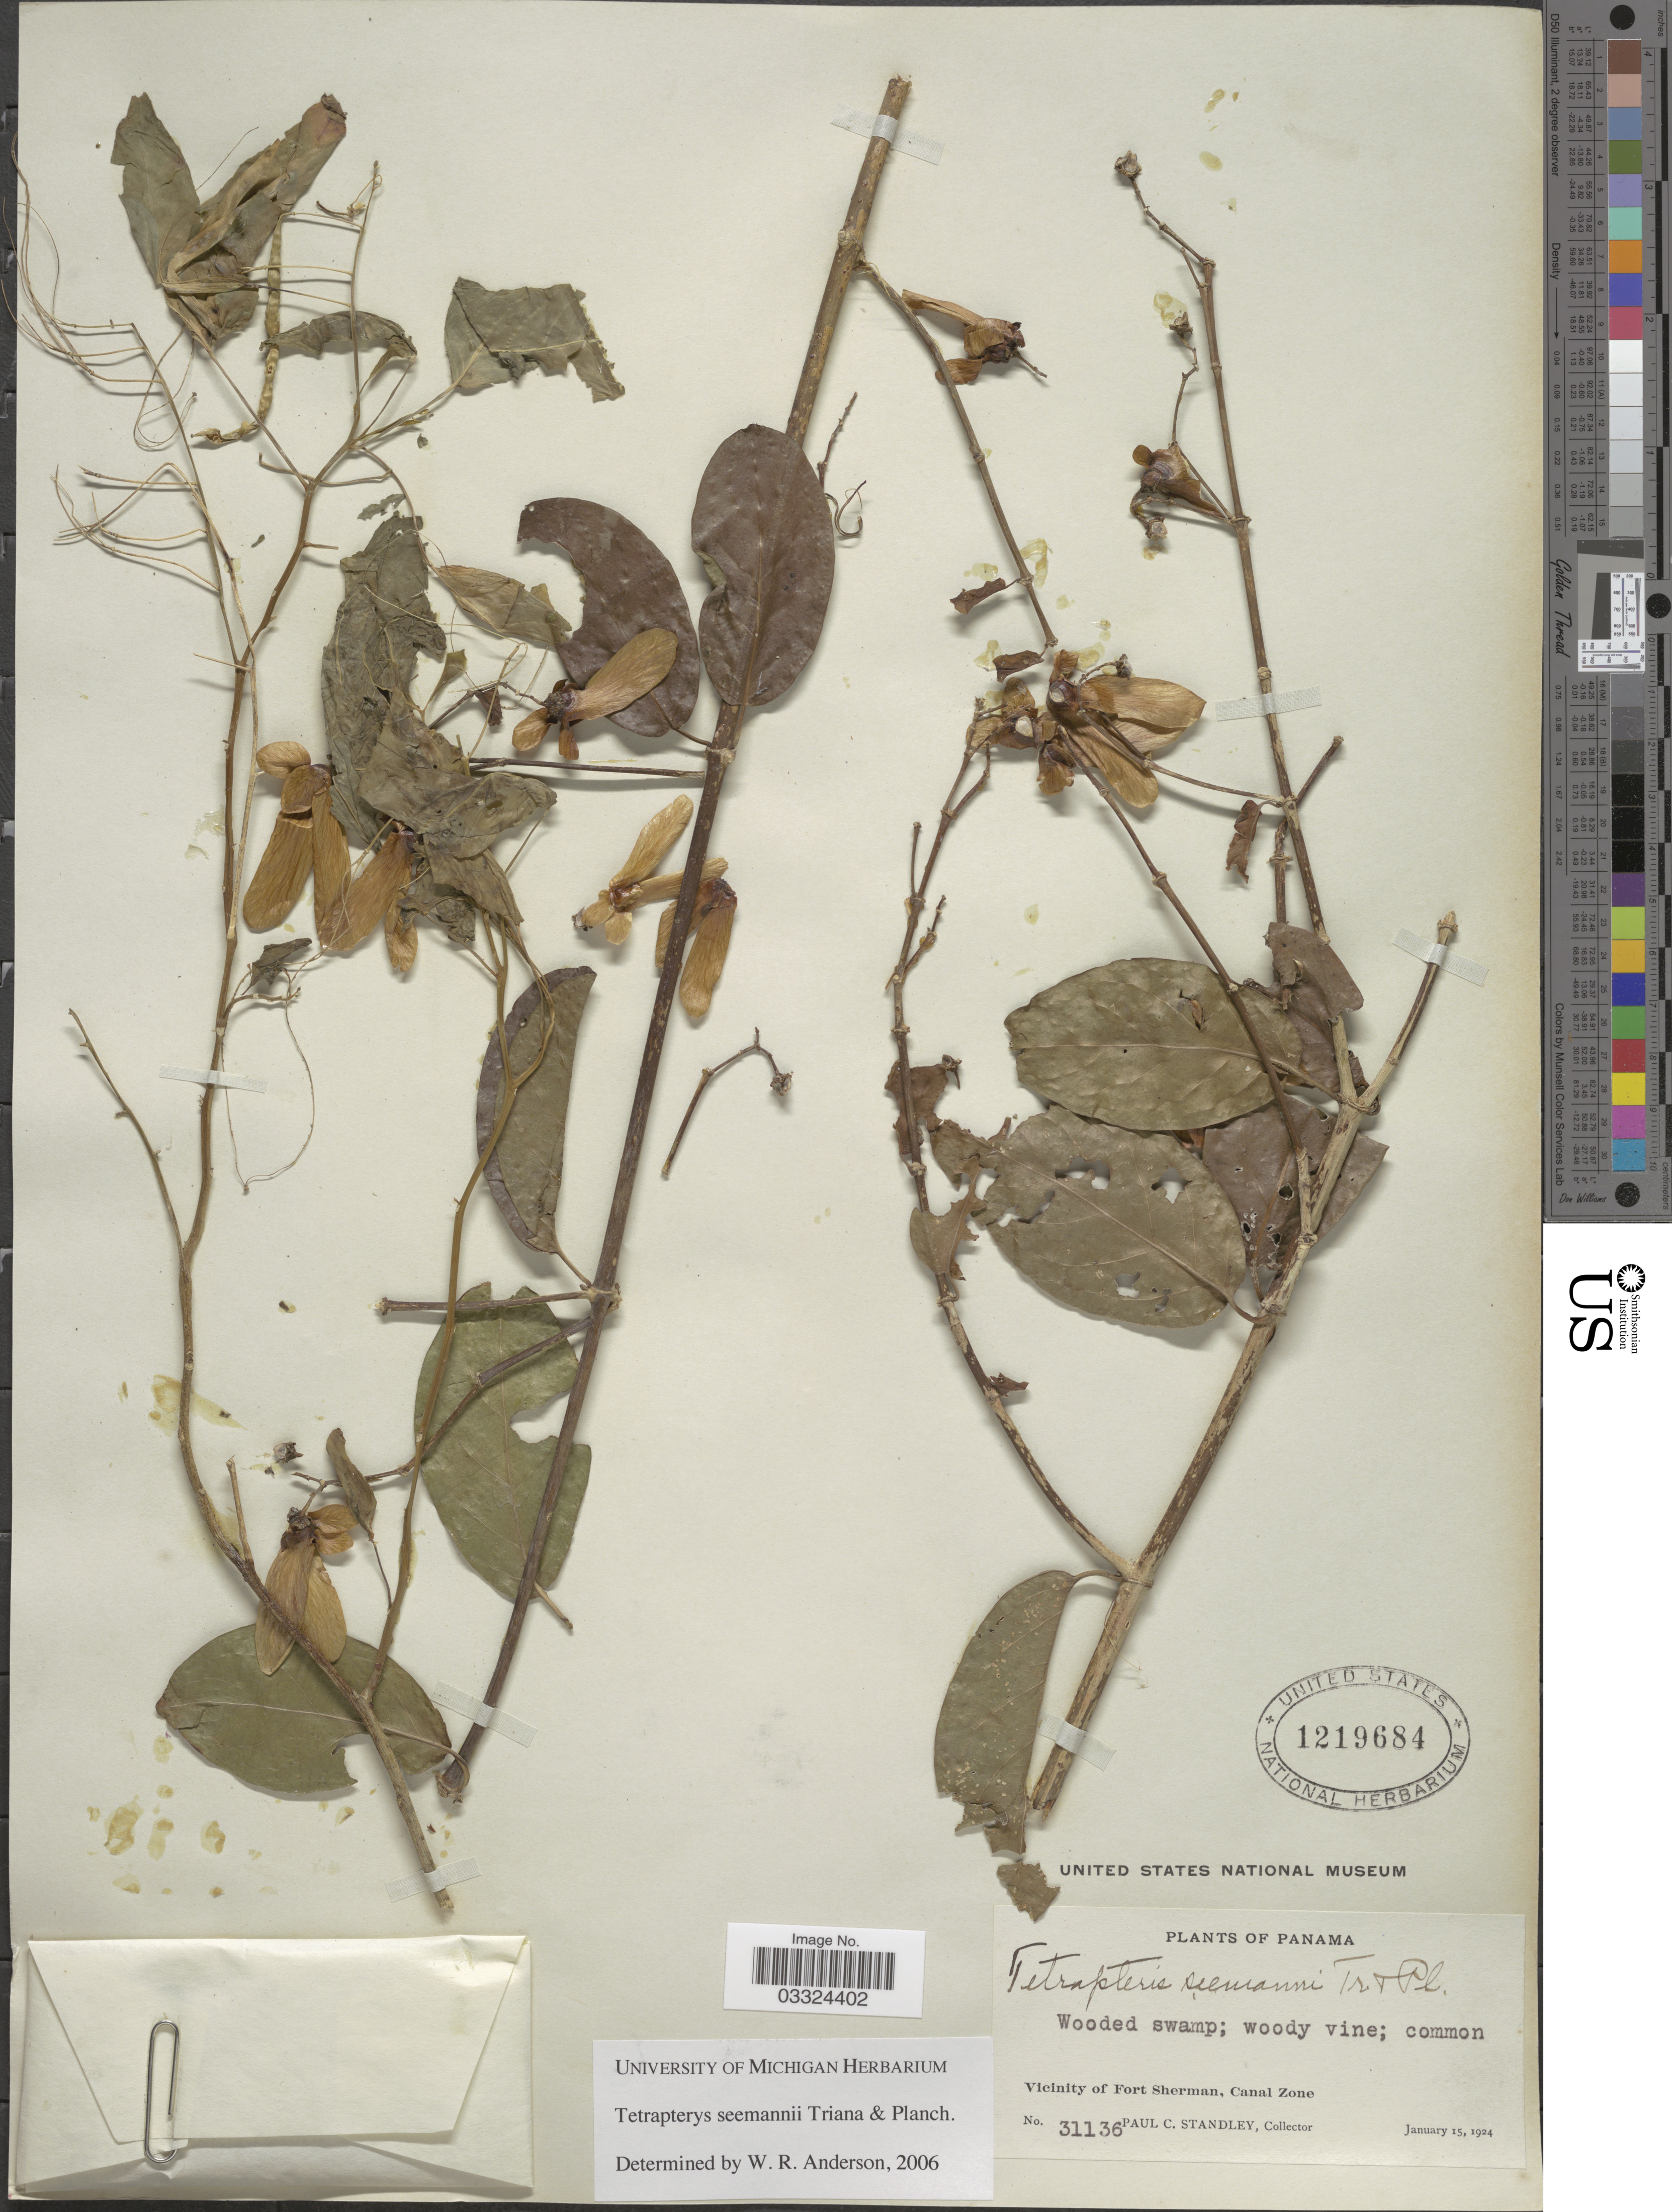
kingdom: Plantae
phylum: Tracheophyta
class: Magnoliopsida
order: Malpighiales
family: Malpighiaceae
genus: Tetrapterys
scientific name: Tetrapterys seemannii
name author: Triana & Planch.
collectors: P. C. Standley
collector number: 31136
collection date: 1924-01-15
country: Panama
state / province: Colón / Panamá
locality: Vicinity of Fort Sherman, Canal Zone.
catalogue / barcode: US 1219684